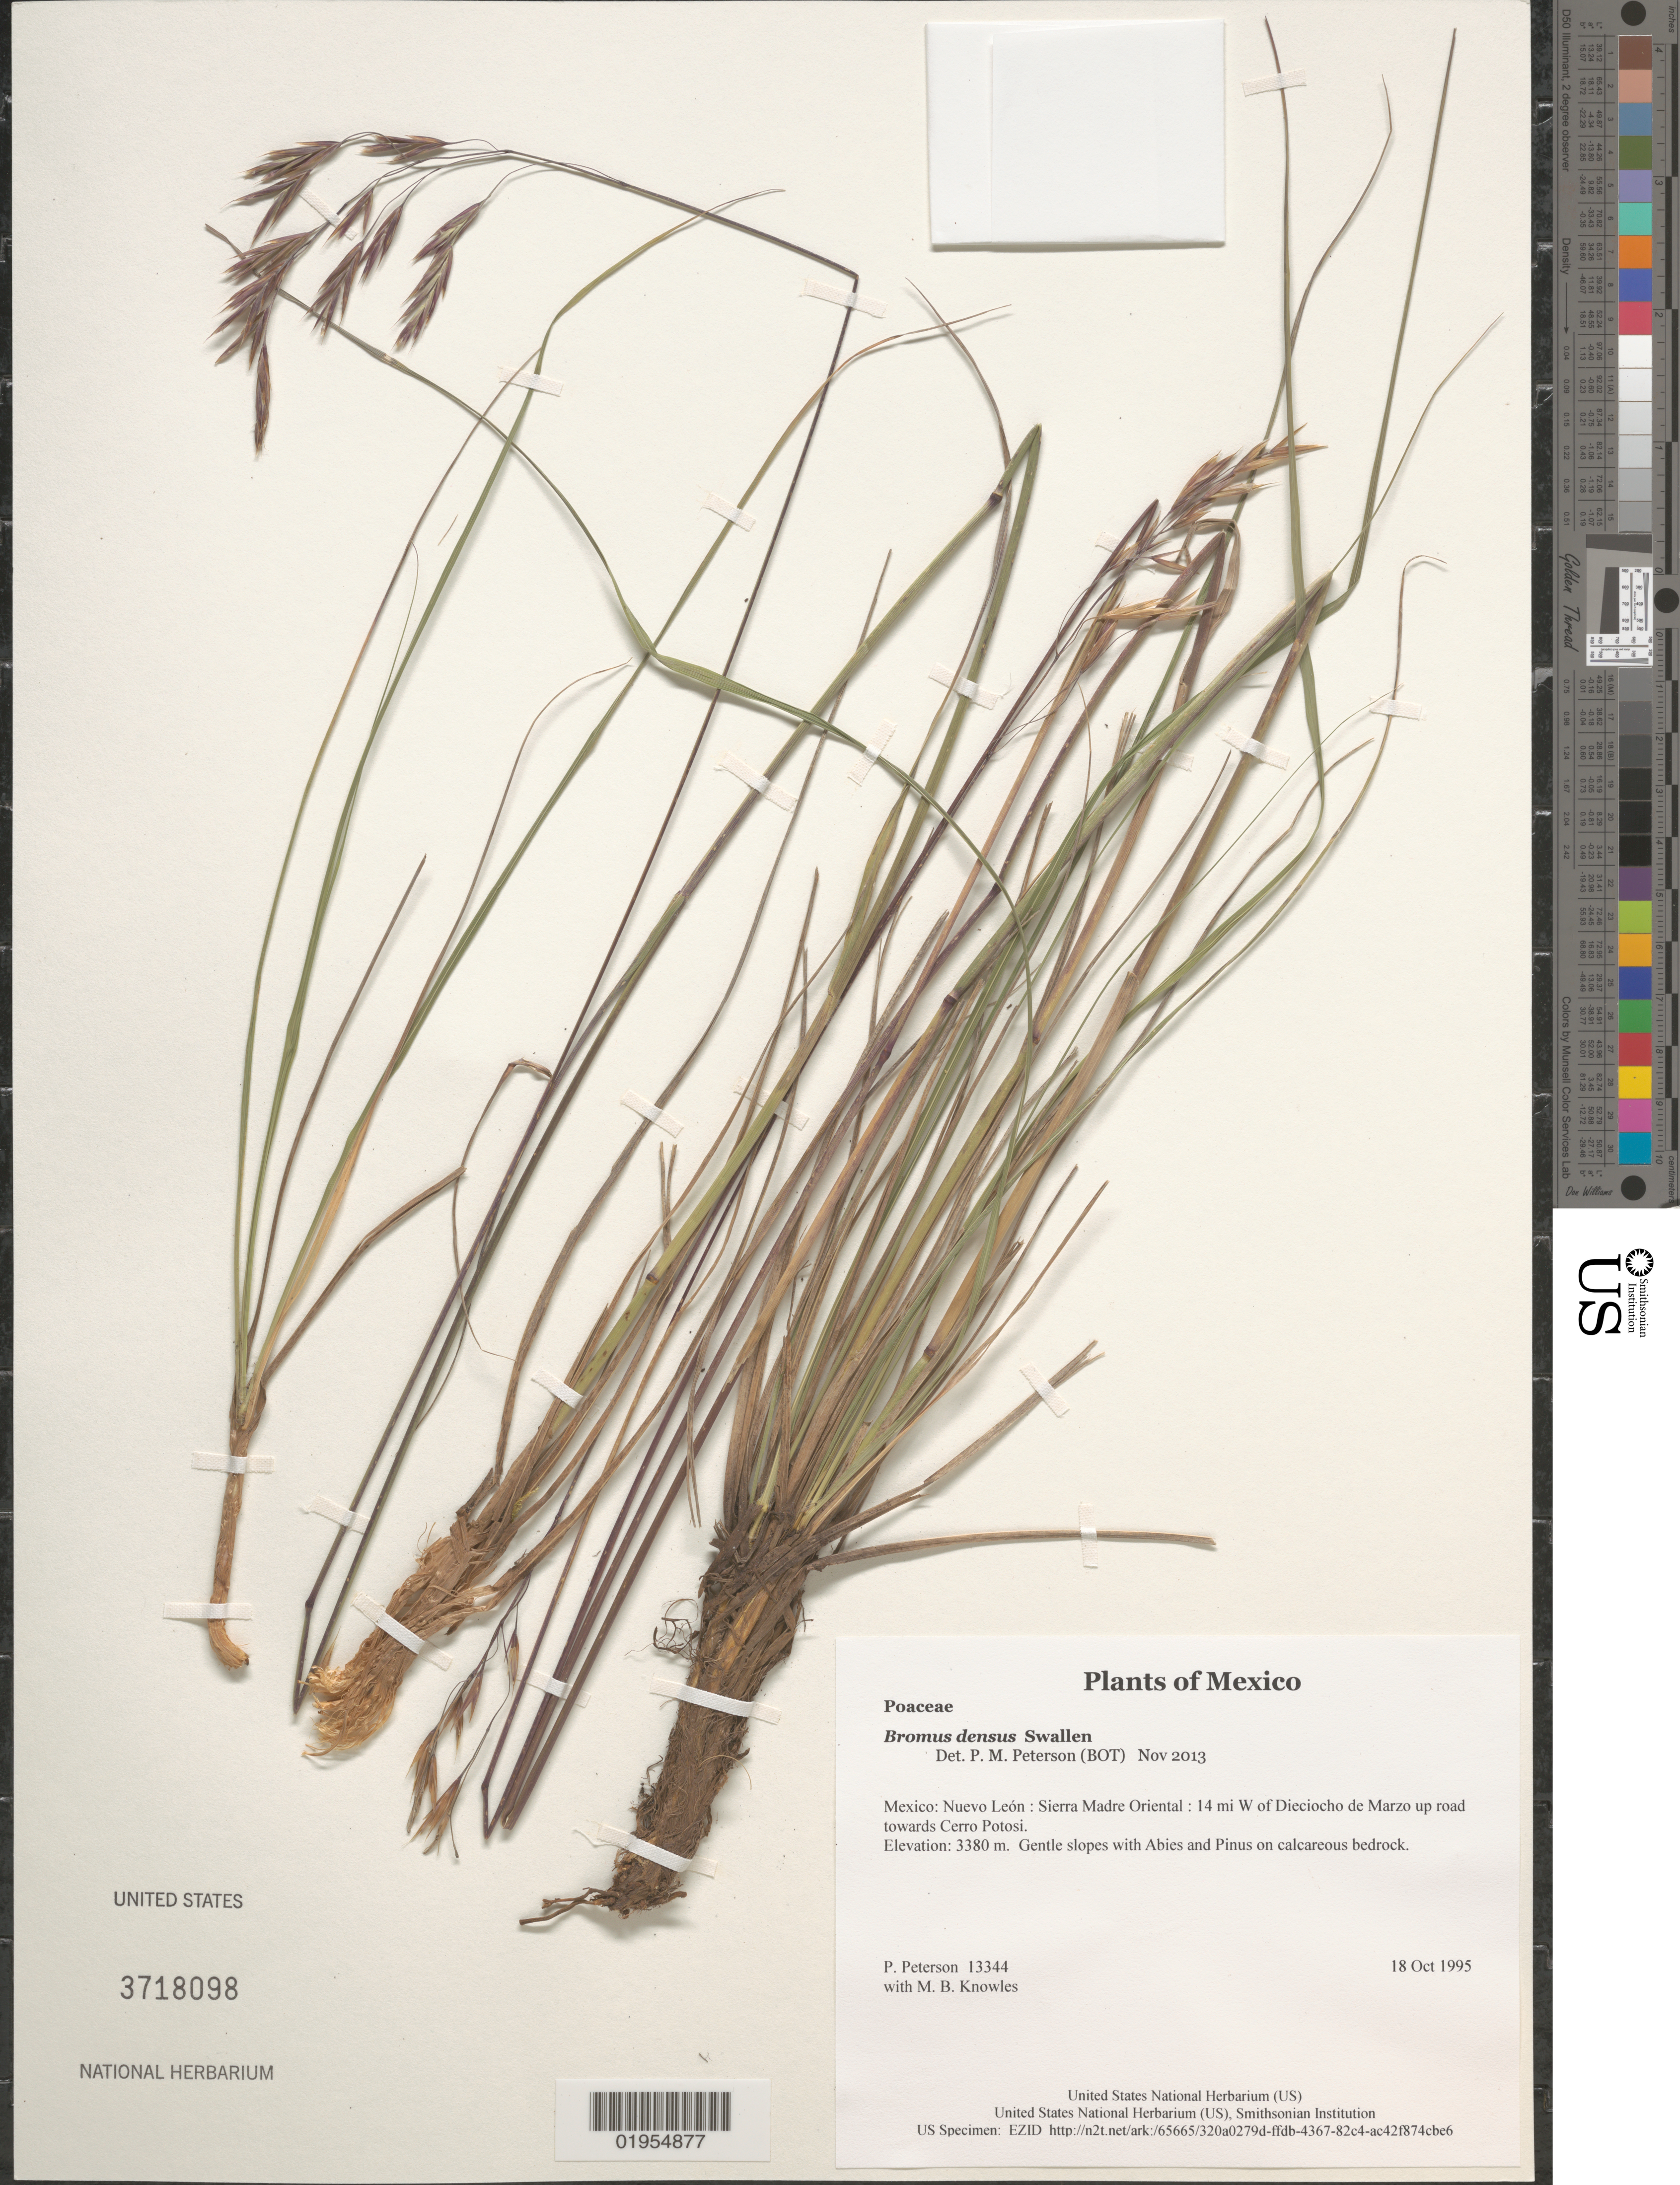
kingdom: Plantae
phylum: Tracheophyta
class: Liliopsida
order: Poales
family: Poaceae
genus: Bromus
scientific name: Bromus densus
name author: Swallen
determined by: Peterson, Paul M., (BOT), Smithsonian Institution - National Museum of Natural History (UNITED STATES)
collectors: P. M. Peterson & M. B. Knowles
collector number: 13344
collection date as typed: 18 Oct 1995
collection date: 1995-10-18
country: Mexico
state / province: Nuevo León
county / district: Sierra Madre Oriental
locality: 14 mi W of Dieciocho de Marzo up road towards Cerro Potosi.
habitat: Gentle slopes with Abies and Pinus on calcareous bedrock.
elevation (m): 3380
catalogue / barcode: US 3718098